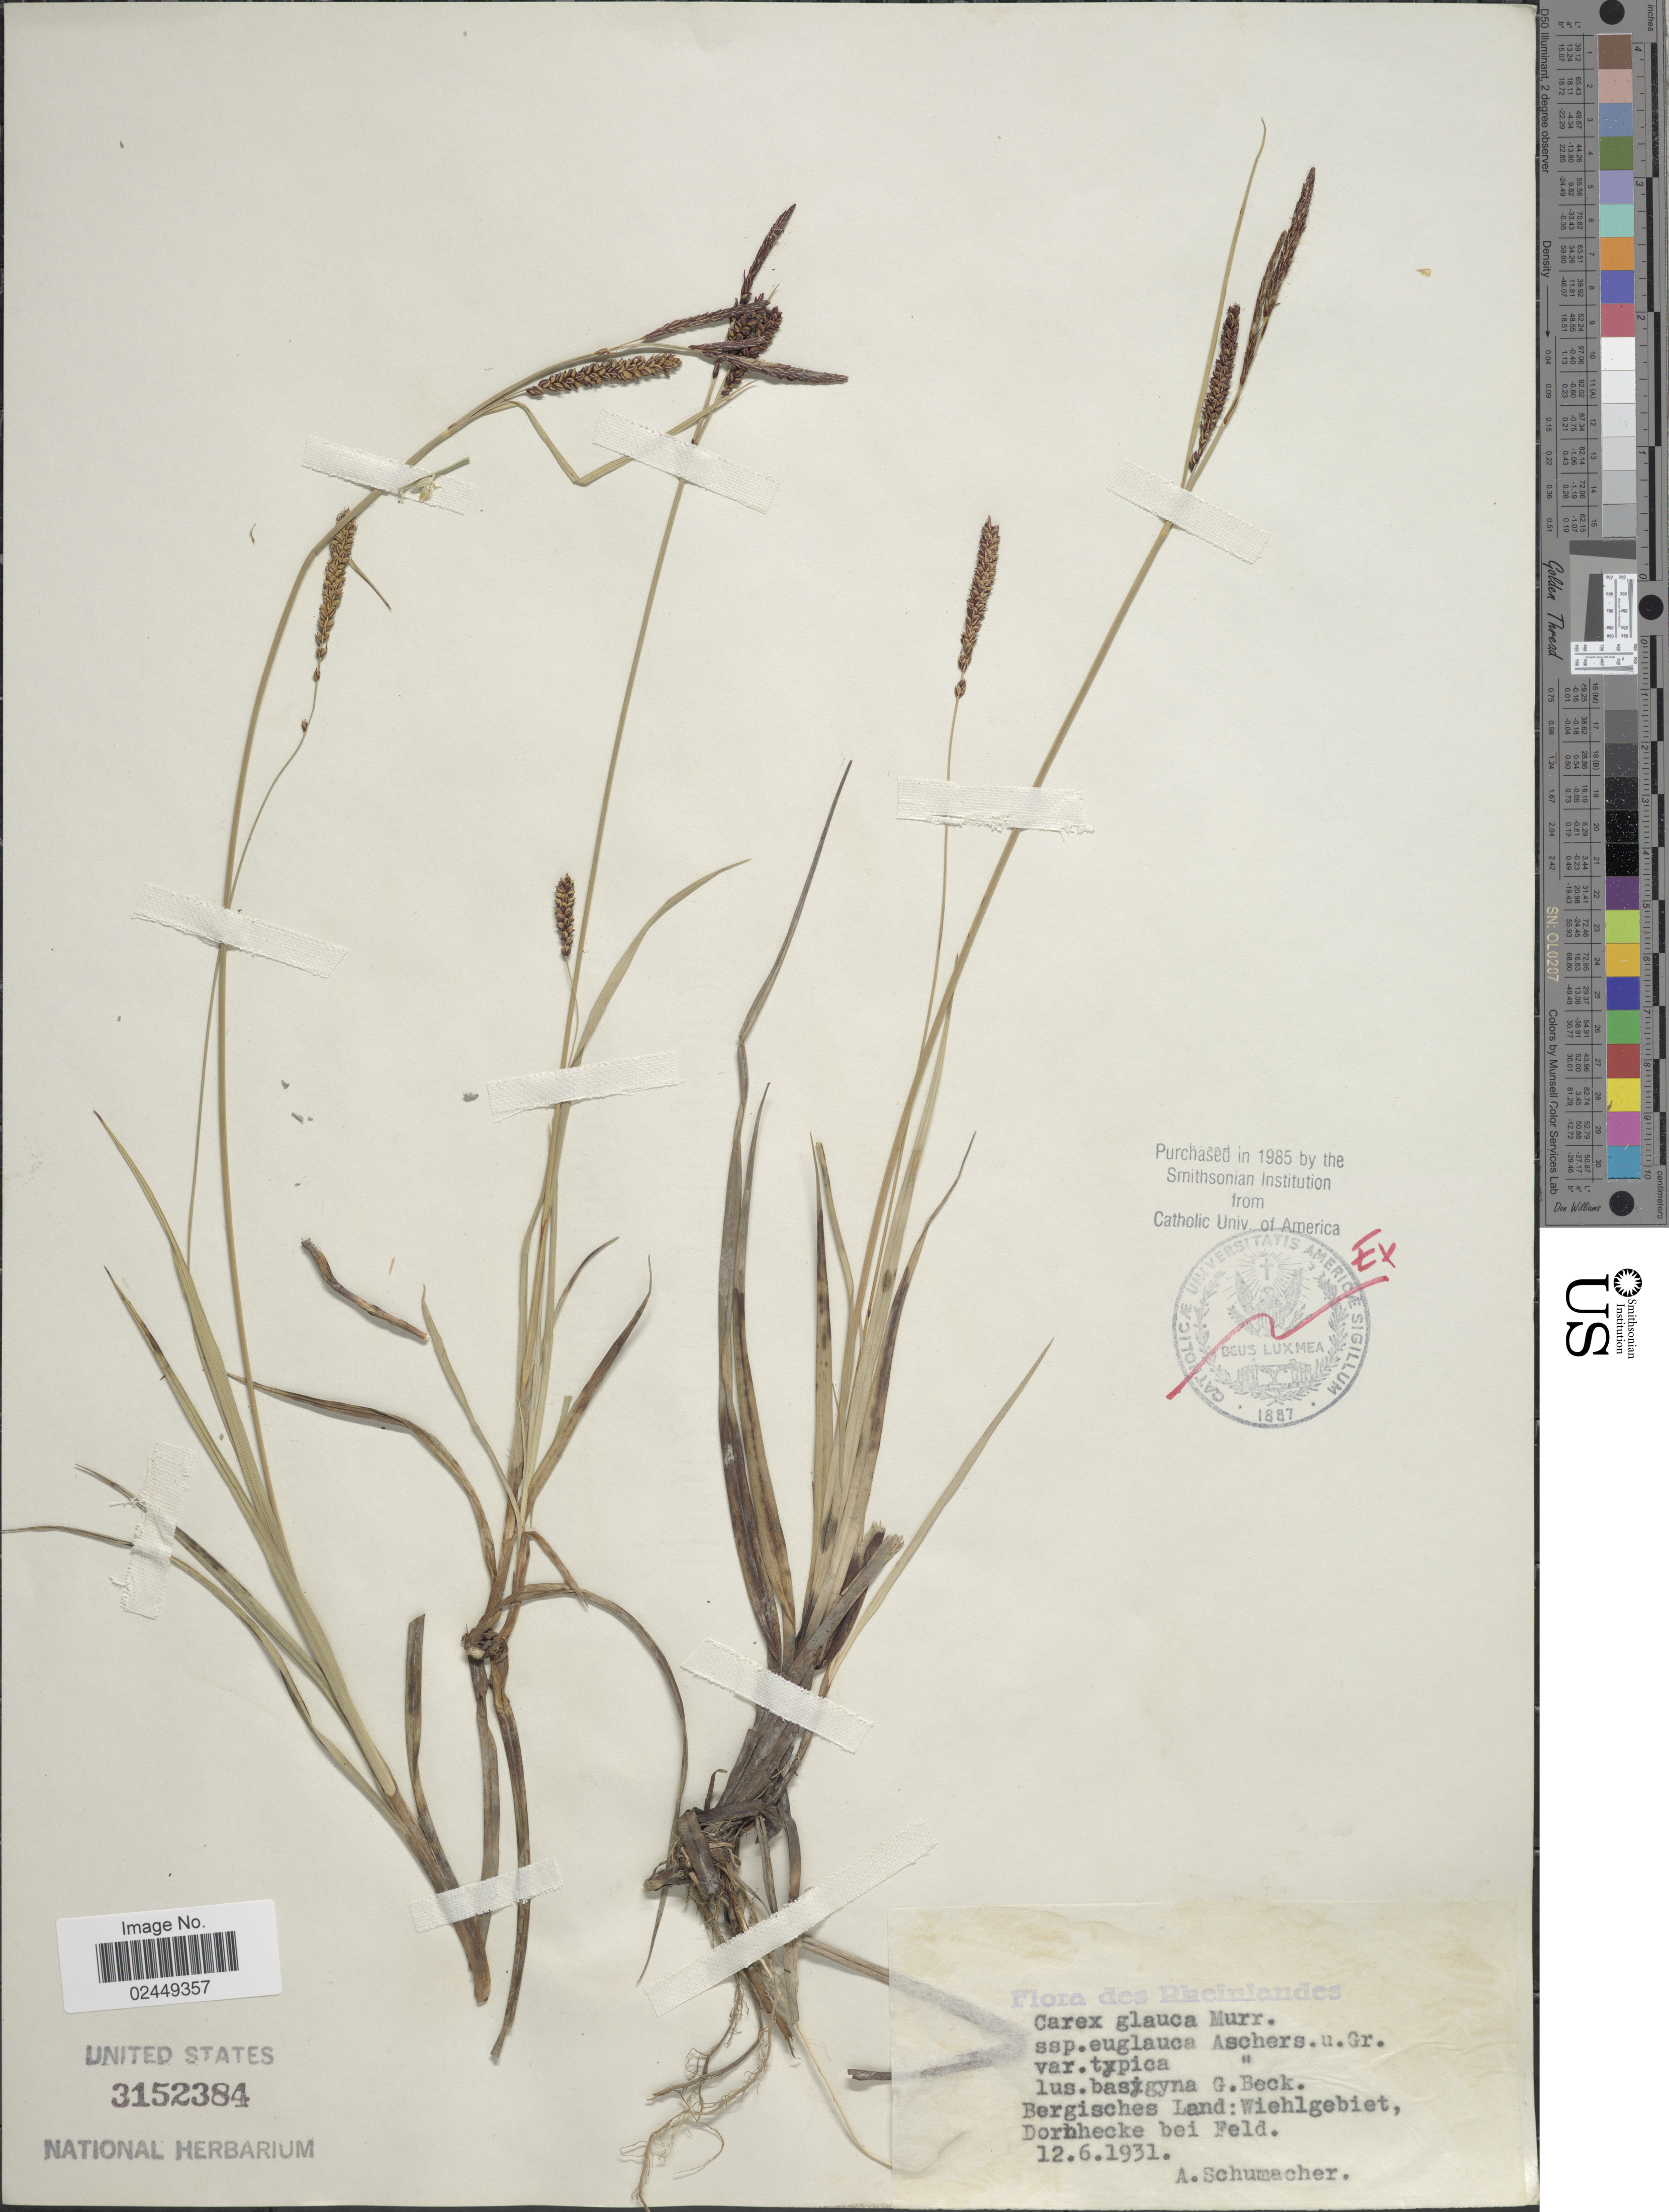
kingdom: Plantae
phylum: Tracheophyta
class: Liliopsida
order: Poales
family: Cyperaceae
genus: Carex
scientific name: Carex flacca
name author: Schreb.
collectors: A. Schumacher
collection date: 1931-06-12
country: Germany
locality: Des Rheindlandes, Bergisches Land: Wiehlgebiet, Dornhecke bei Feld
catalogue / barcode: US 3152384